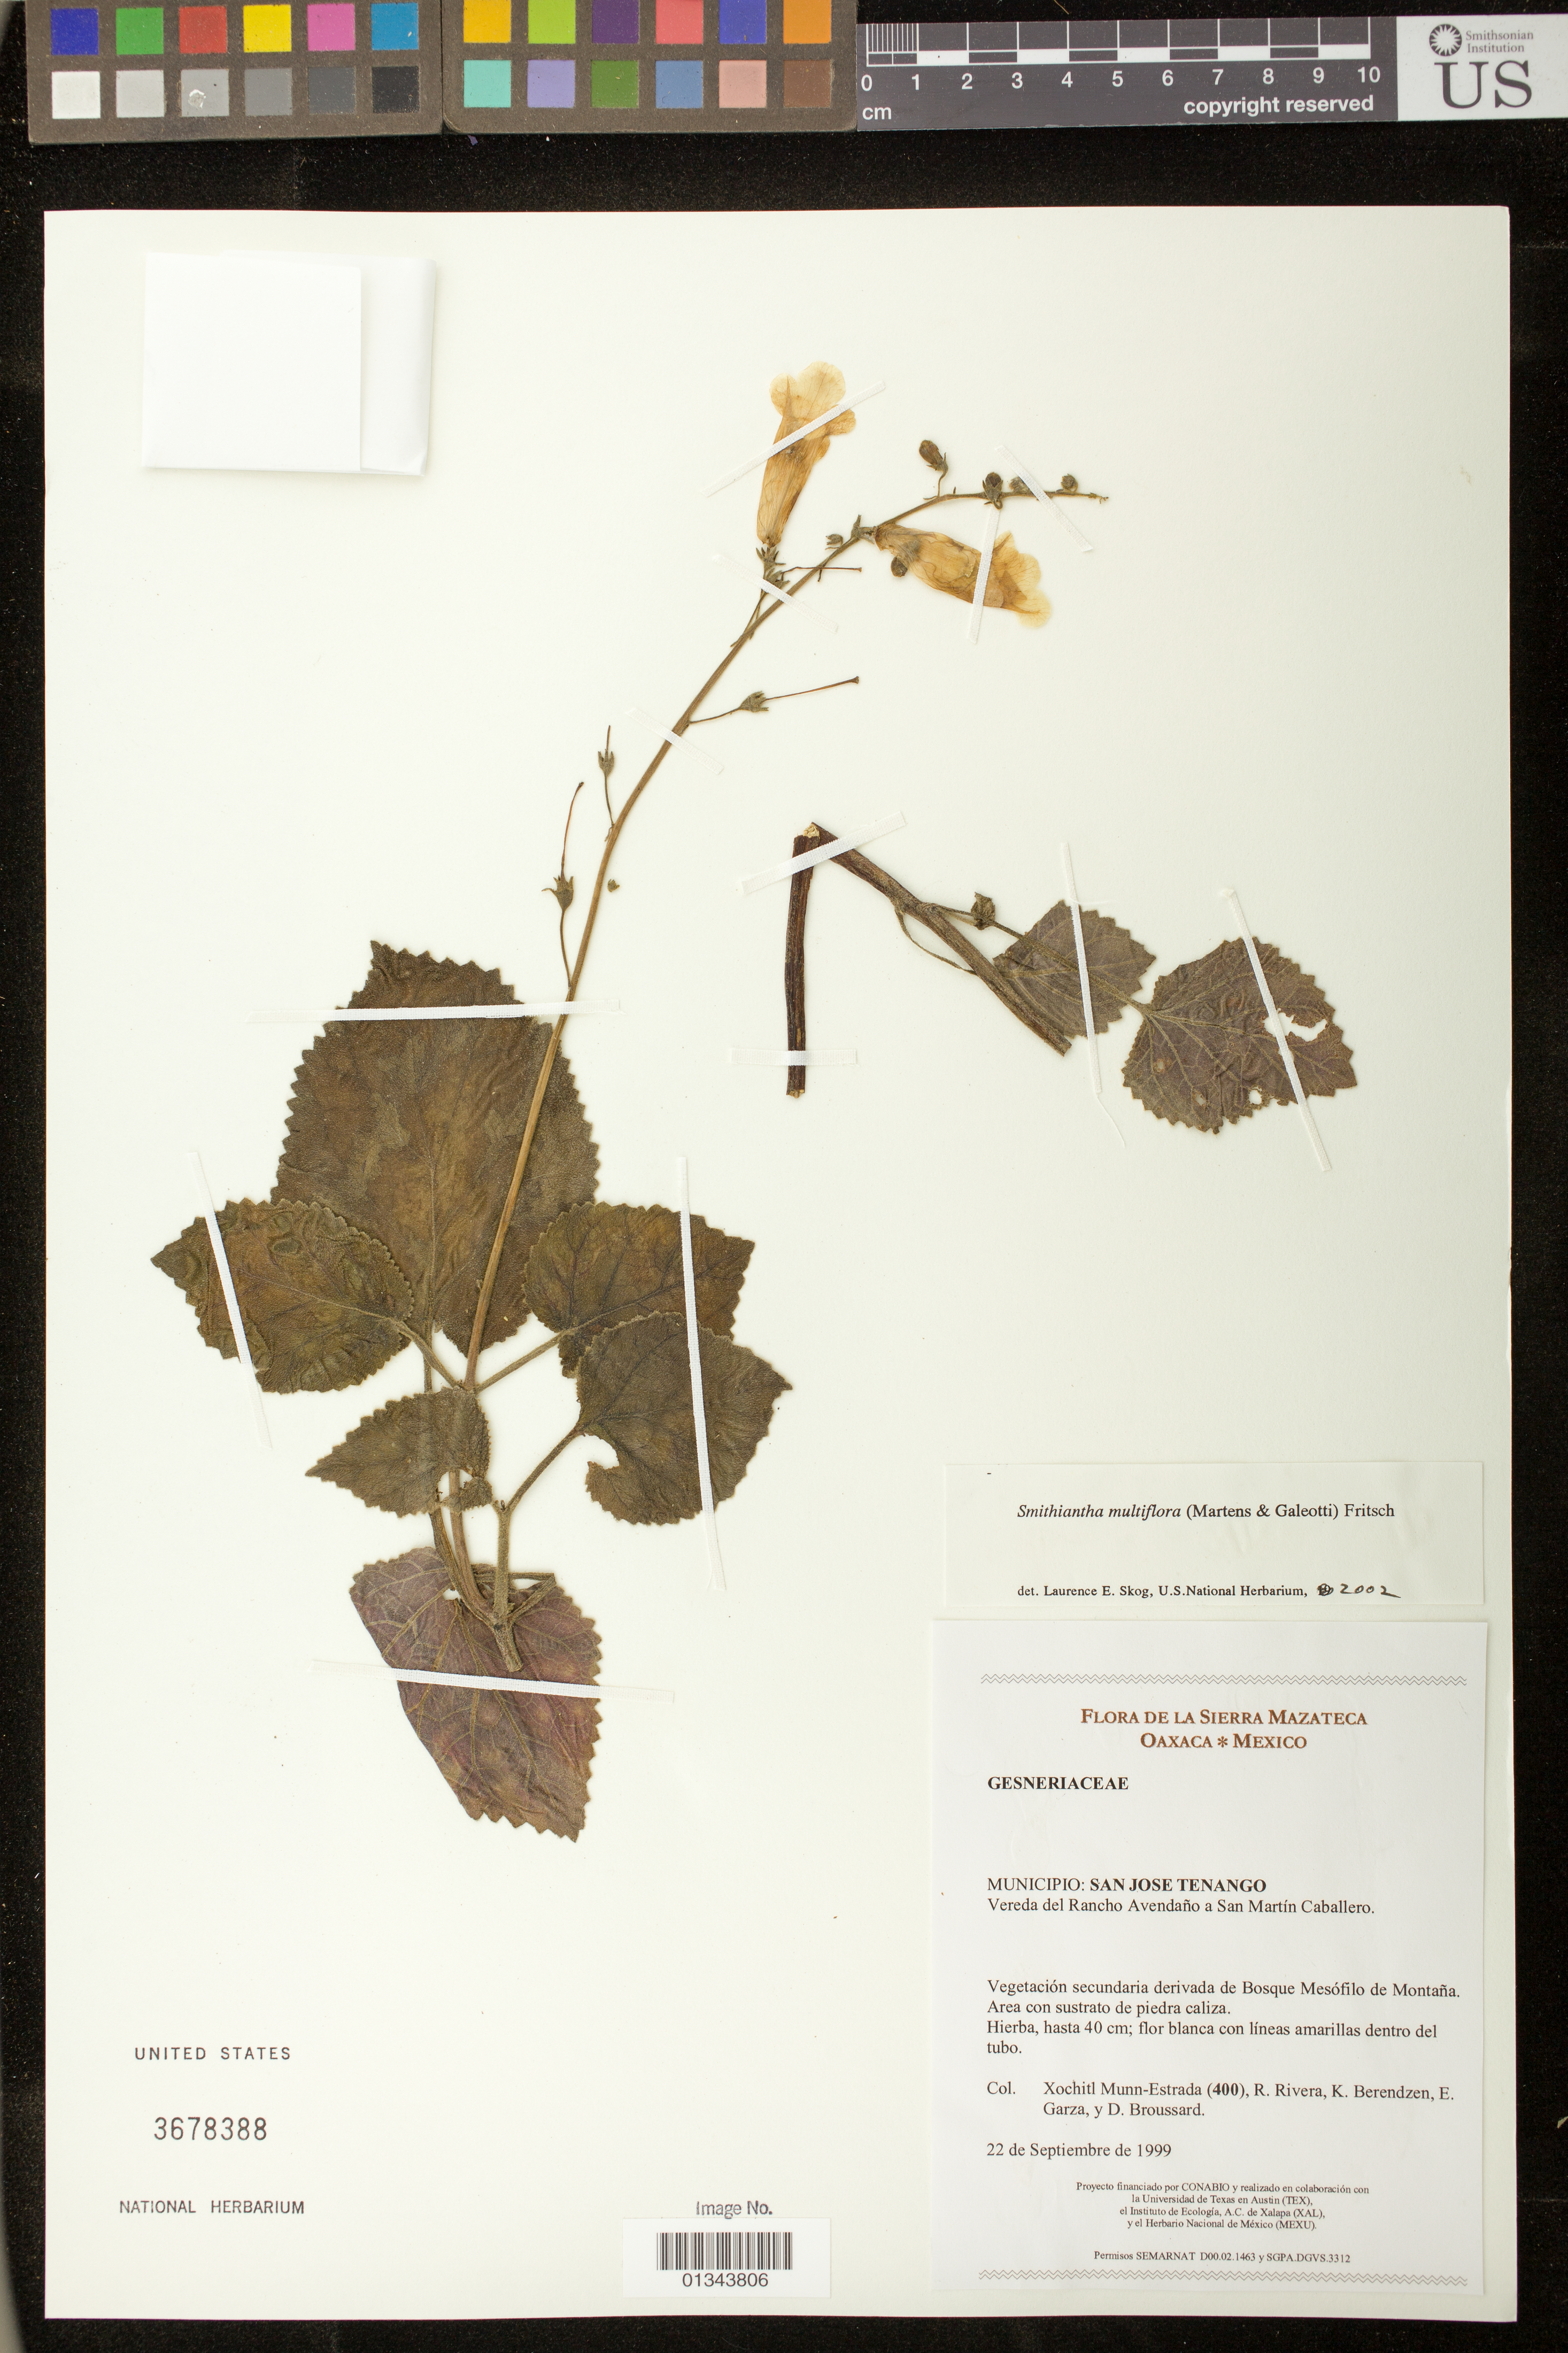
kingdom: Plantae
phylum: Tracheophyta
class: Magnoliopsida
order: Lamiales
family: Gesneriaceae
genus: Smithiantha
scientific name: Smithiantha multiflora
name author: (M. Martens & Galeotti) Fritsch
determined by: Skog, Laurence E.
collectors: X. Munn-Estrada, R. Rivera, K. Berendzen, E. Garza & D. Broussard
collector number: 400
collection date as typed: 22 de Septiembre del 1999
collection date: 1999-09-22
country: Mexico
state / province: Oaxaca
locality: San Jose Tenango, Vereda del Rancho Avendano a San Martin Caballero.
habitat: Vegetacion secundaria derivada de Bosque Mesofilo de Montana. Area con substrato de piedra caliza.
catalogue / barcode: US 3678388